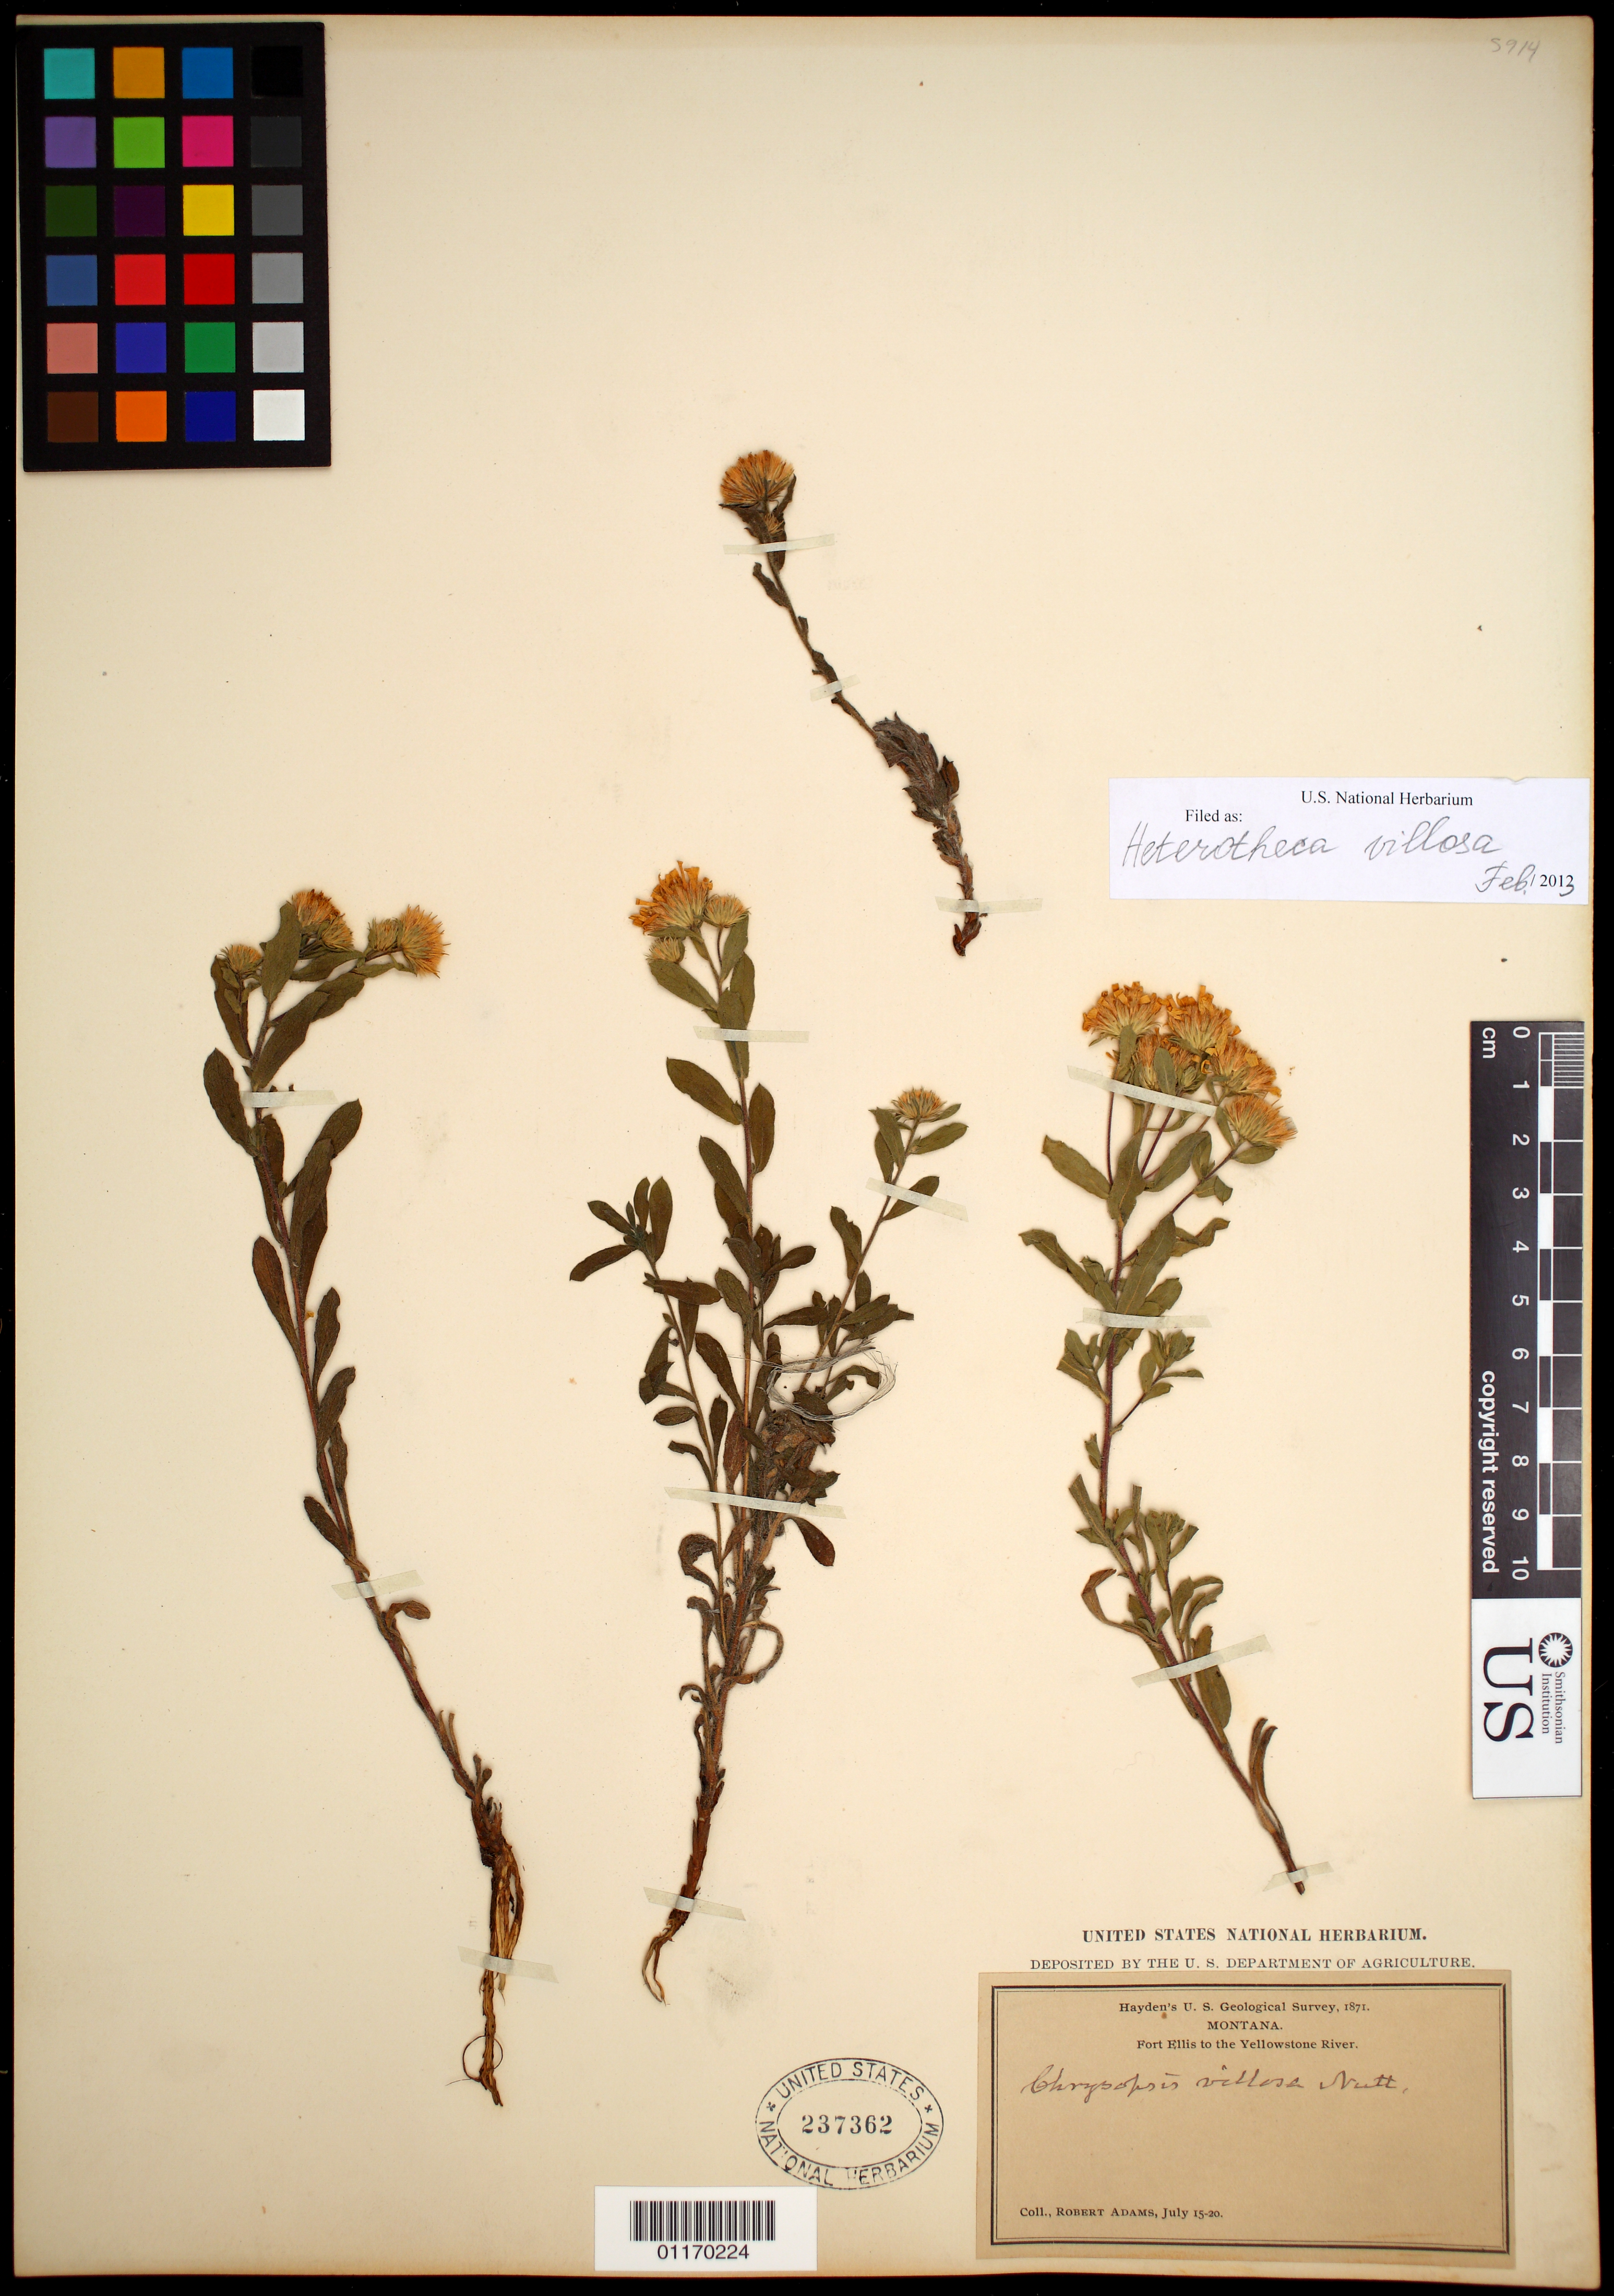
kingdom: Plantae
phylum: Tracheophyta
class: Magnoliopsida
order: Asterales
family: Asteraceae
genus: Heterotheca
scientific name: Heterotheca villosa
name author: (Pursh) Shinners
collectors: R. Adams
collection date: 1871-07-15/1871-07-20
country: United States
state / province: Montana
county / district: Gallatin / Park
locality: Fort Ellis to the Yellowstone River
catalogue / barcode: US 237362